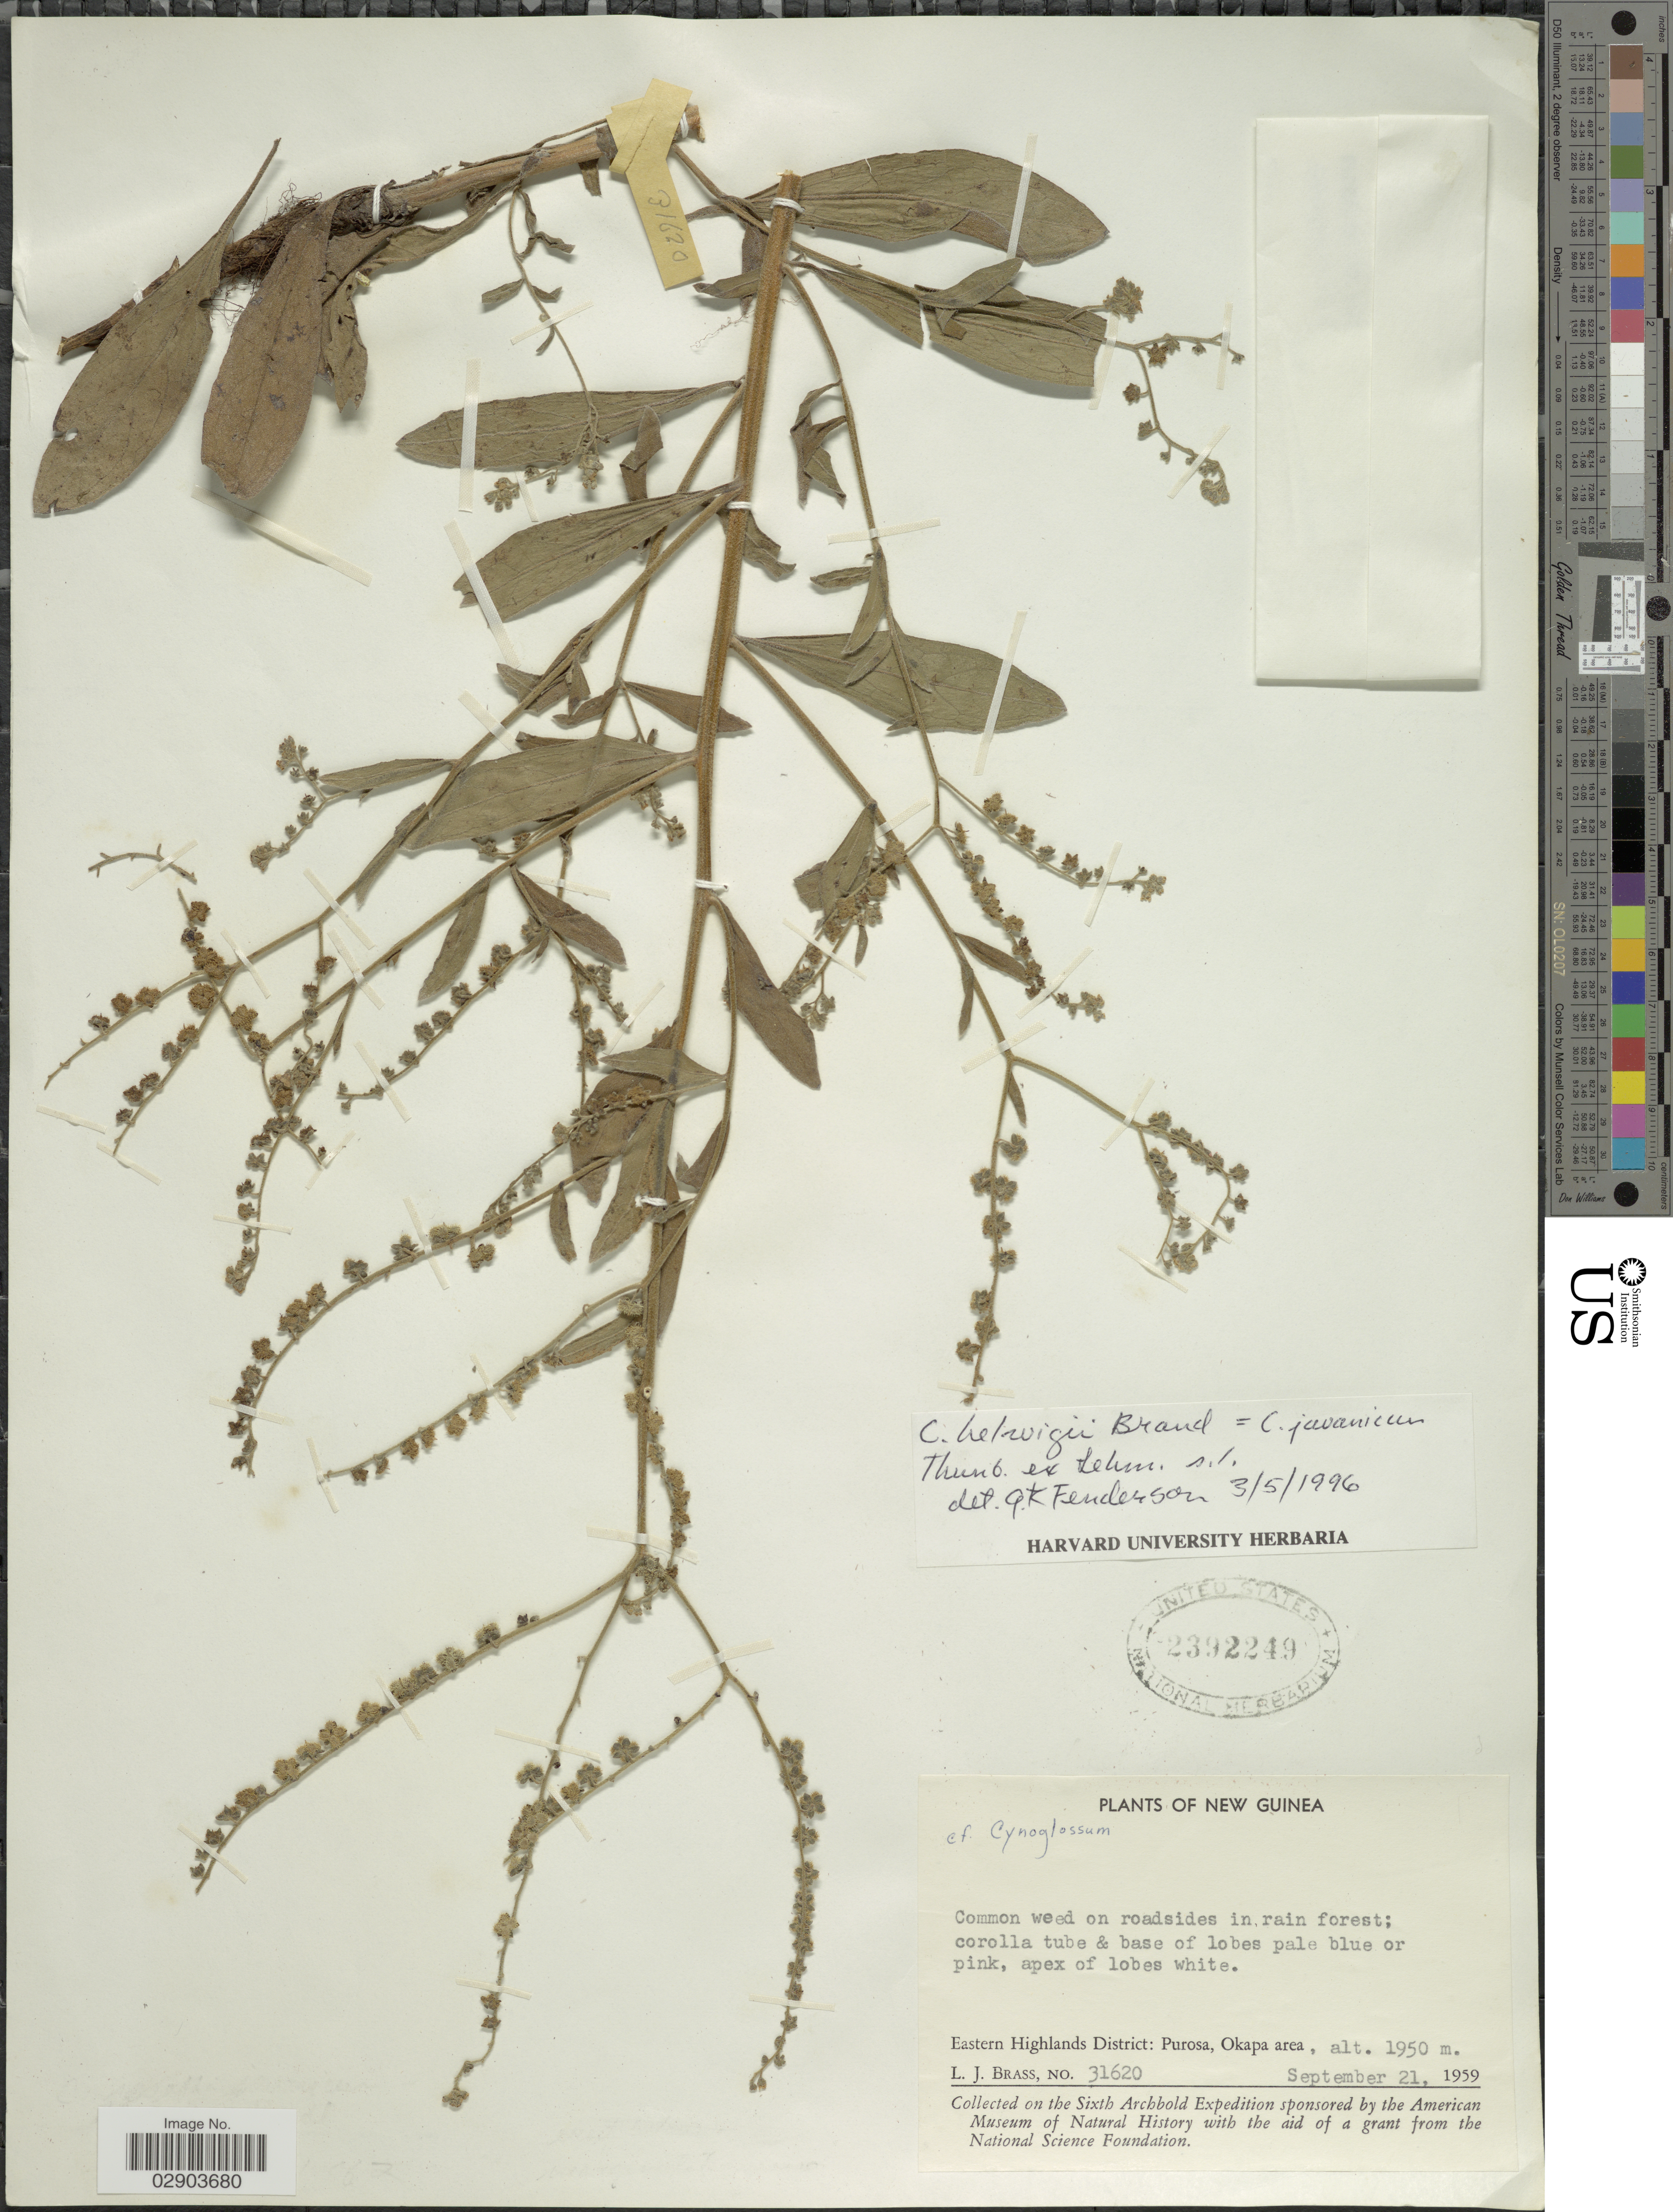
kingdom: Plantae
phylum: Tracheophyta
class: Magnoliopsida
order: Boraginales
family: Boraginaceae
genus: Cynoglossum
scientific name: Cynoglossum javanicum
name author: Thunb. ex Lehm.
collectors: L. J. Brass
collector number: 31620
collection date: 1959-09-21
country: Papua New Guinea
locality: New Guinea, Eastern Highlands District: Purosa, Okapa area.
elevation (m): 1950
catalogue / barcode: US 2392249